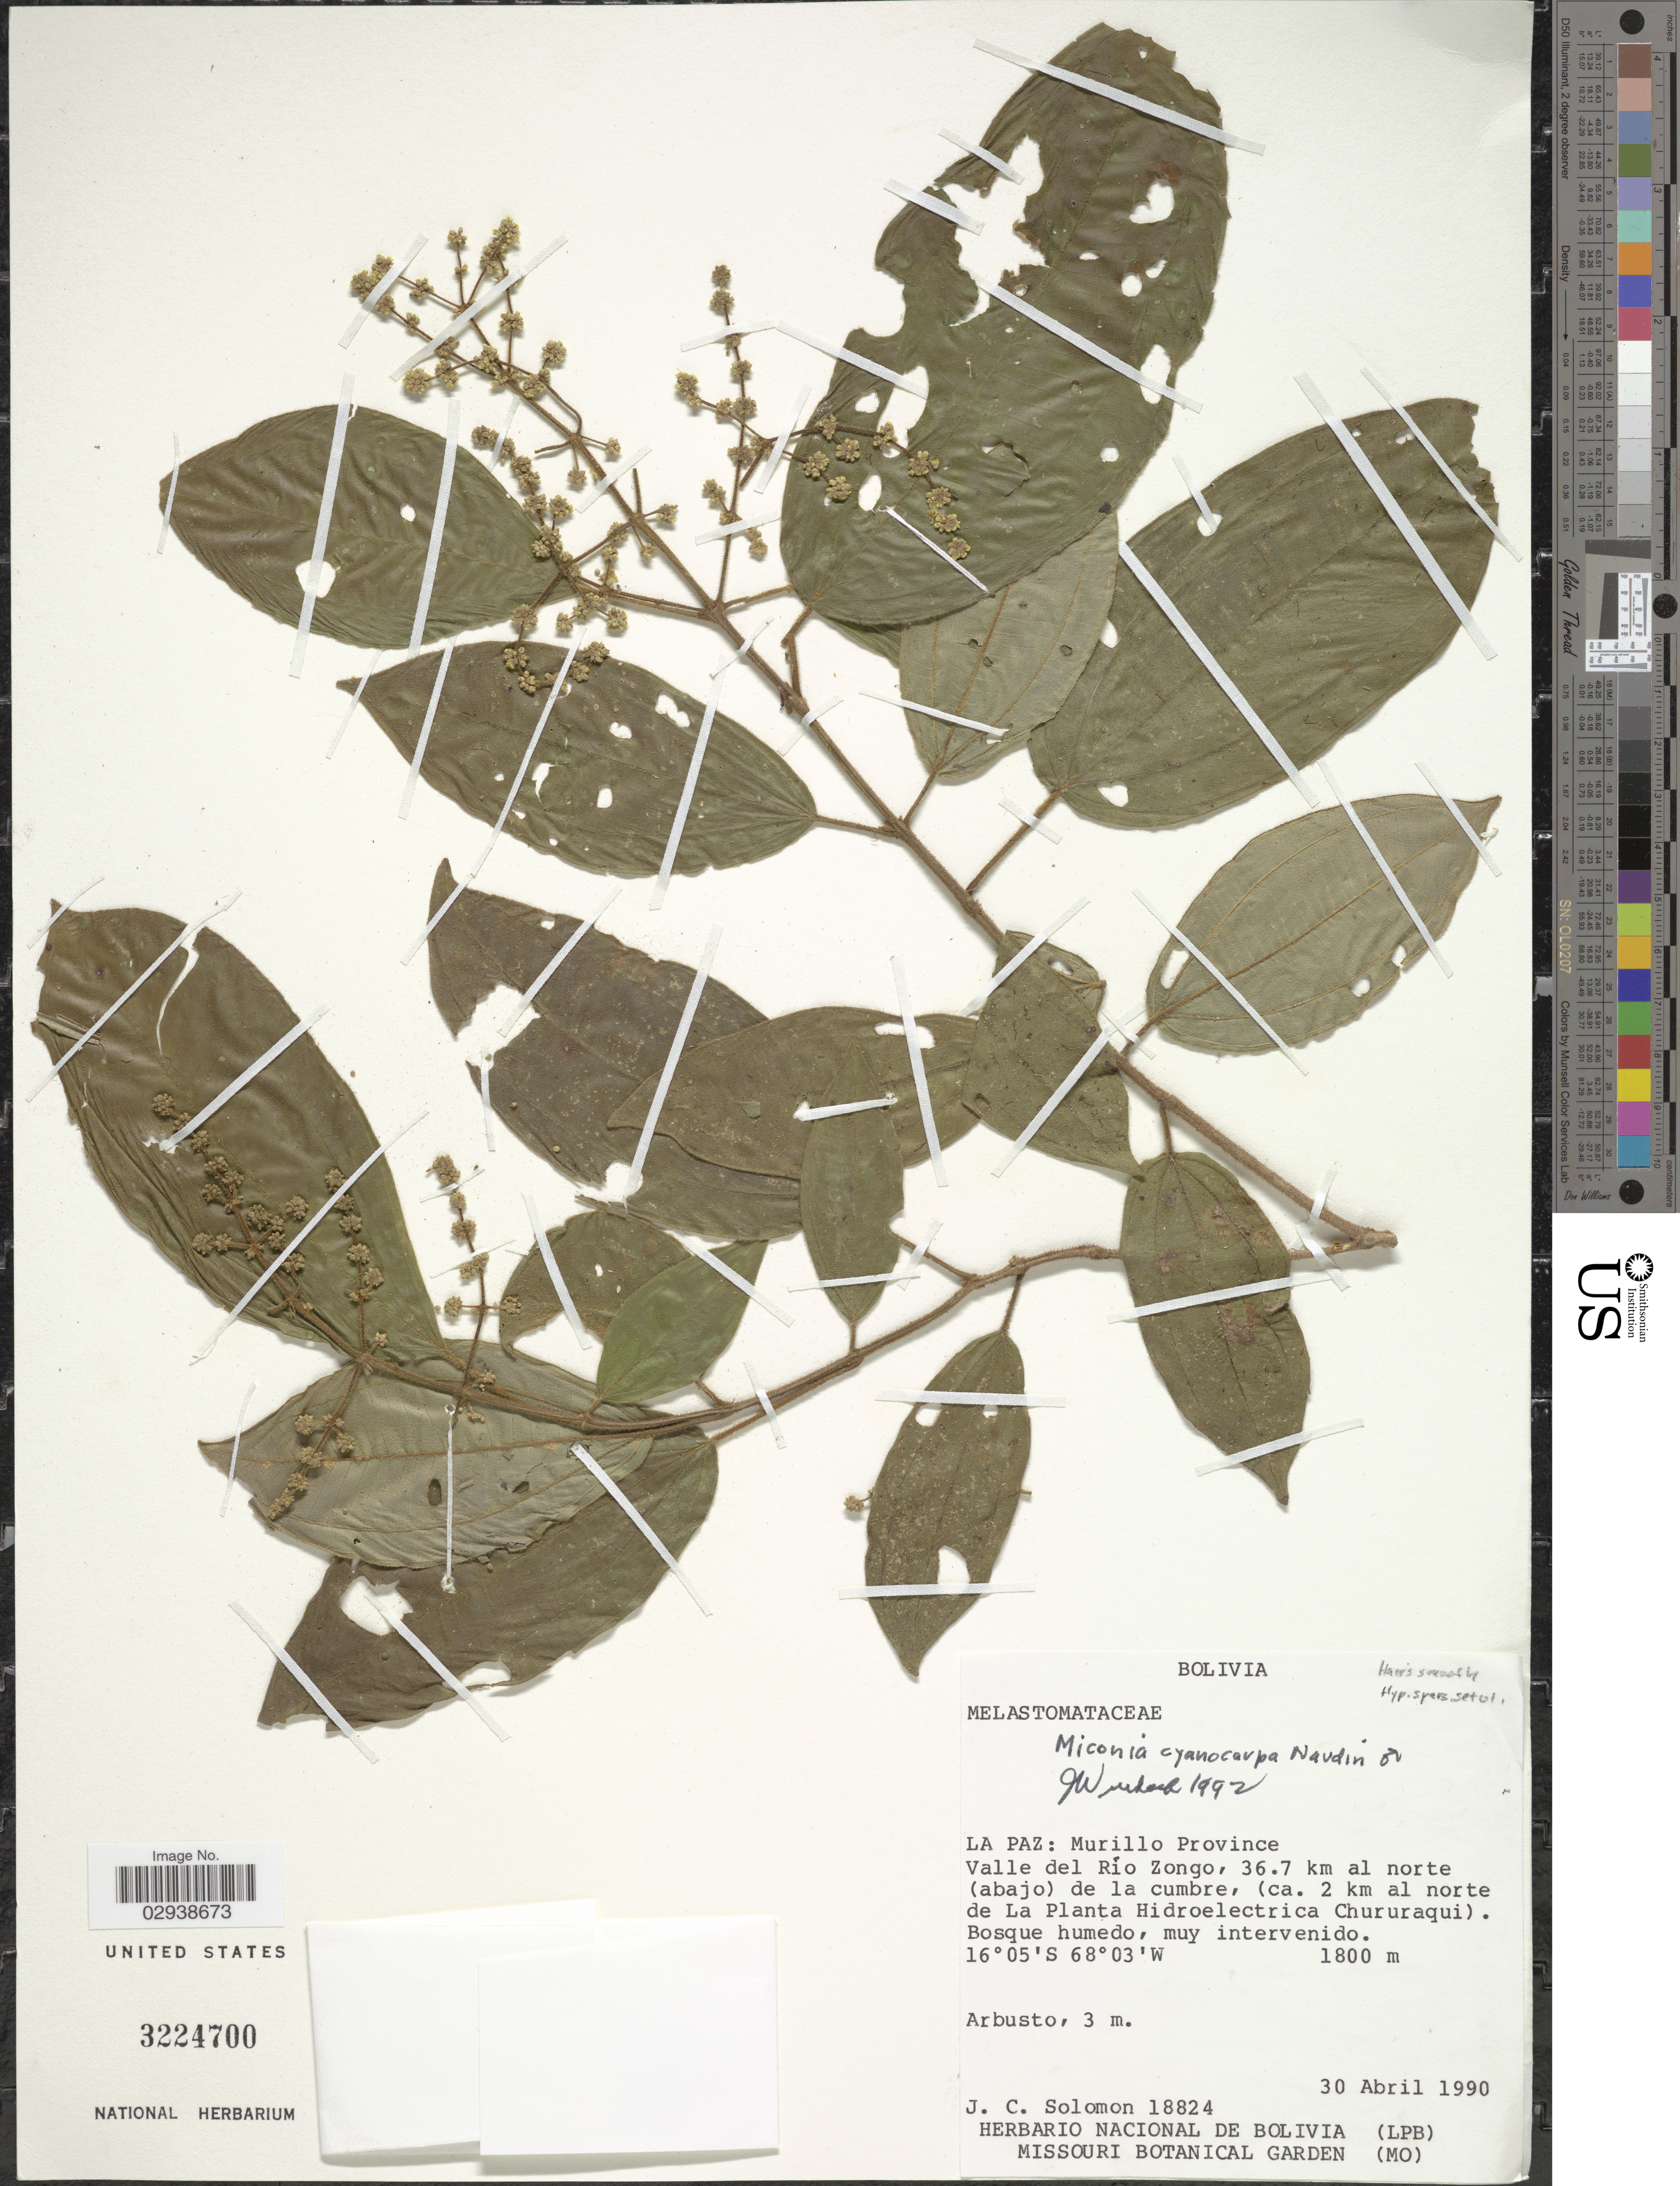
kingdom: Plantae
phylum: Tracheophyta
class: Magnoliopsida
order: Myrtales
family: Melastomataceae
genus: Miconia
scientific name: Miconia cyanocarpa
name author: Naudin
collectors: J. C. Solomon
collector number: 18824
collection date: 1990-04-30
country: Bolivia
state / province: La Paz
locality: La Paz: Murillo Province, Valle del Río Zongo, 36.7 km al norte (abajo) de la cumbre, (ca. 2 km al norte de La Planta Hidroelectrica Chururaqui).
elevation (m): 1800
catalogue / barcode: US 3224700